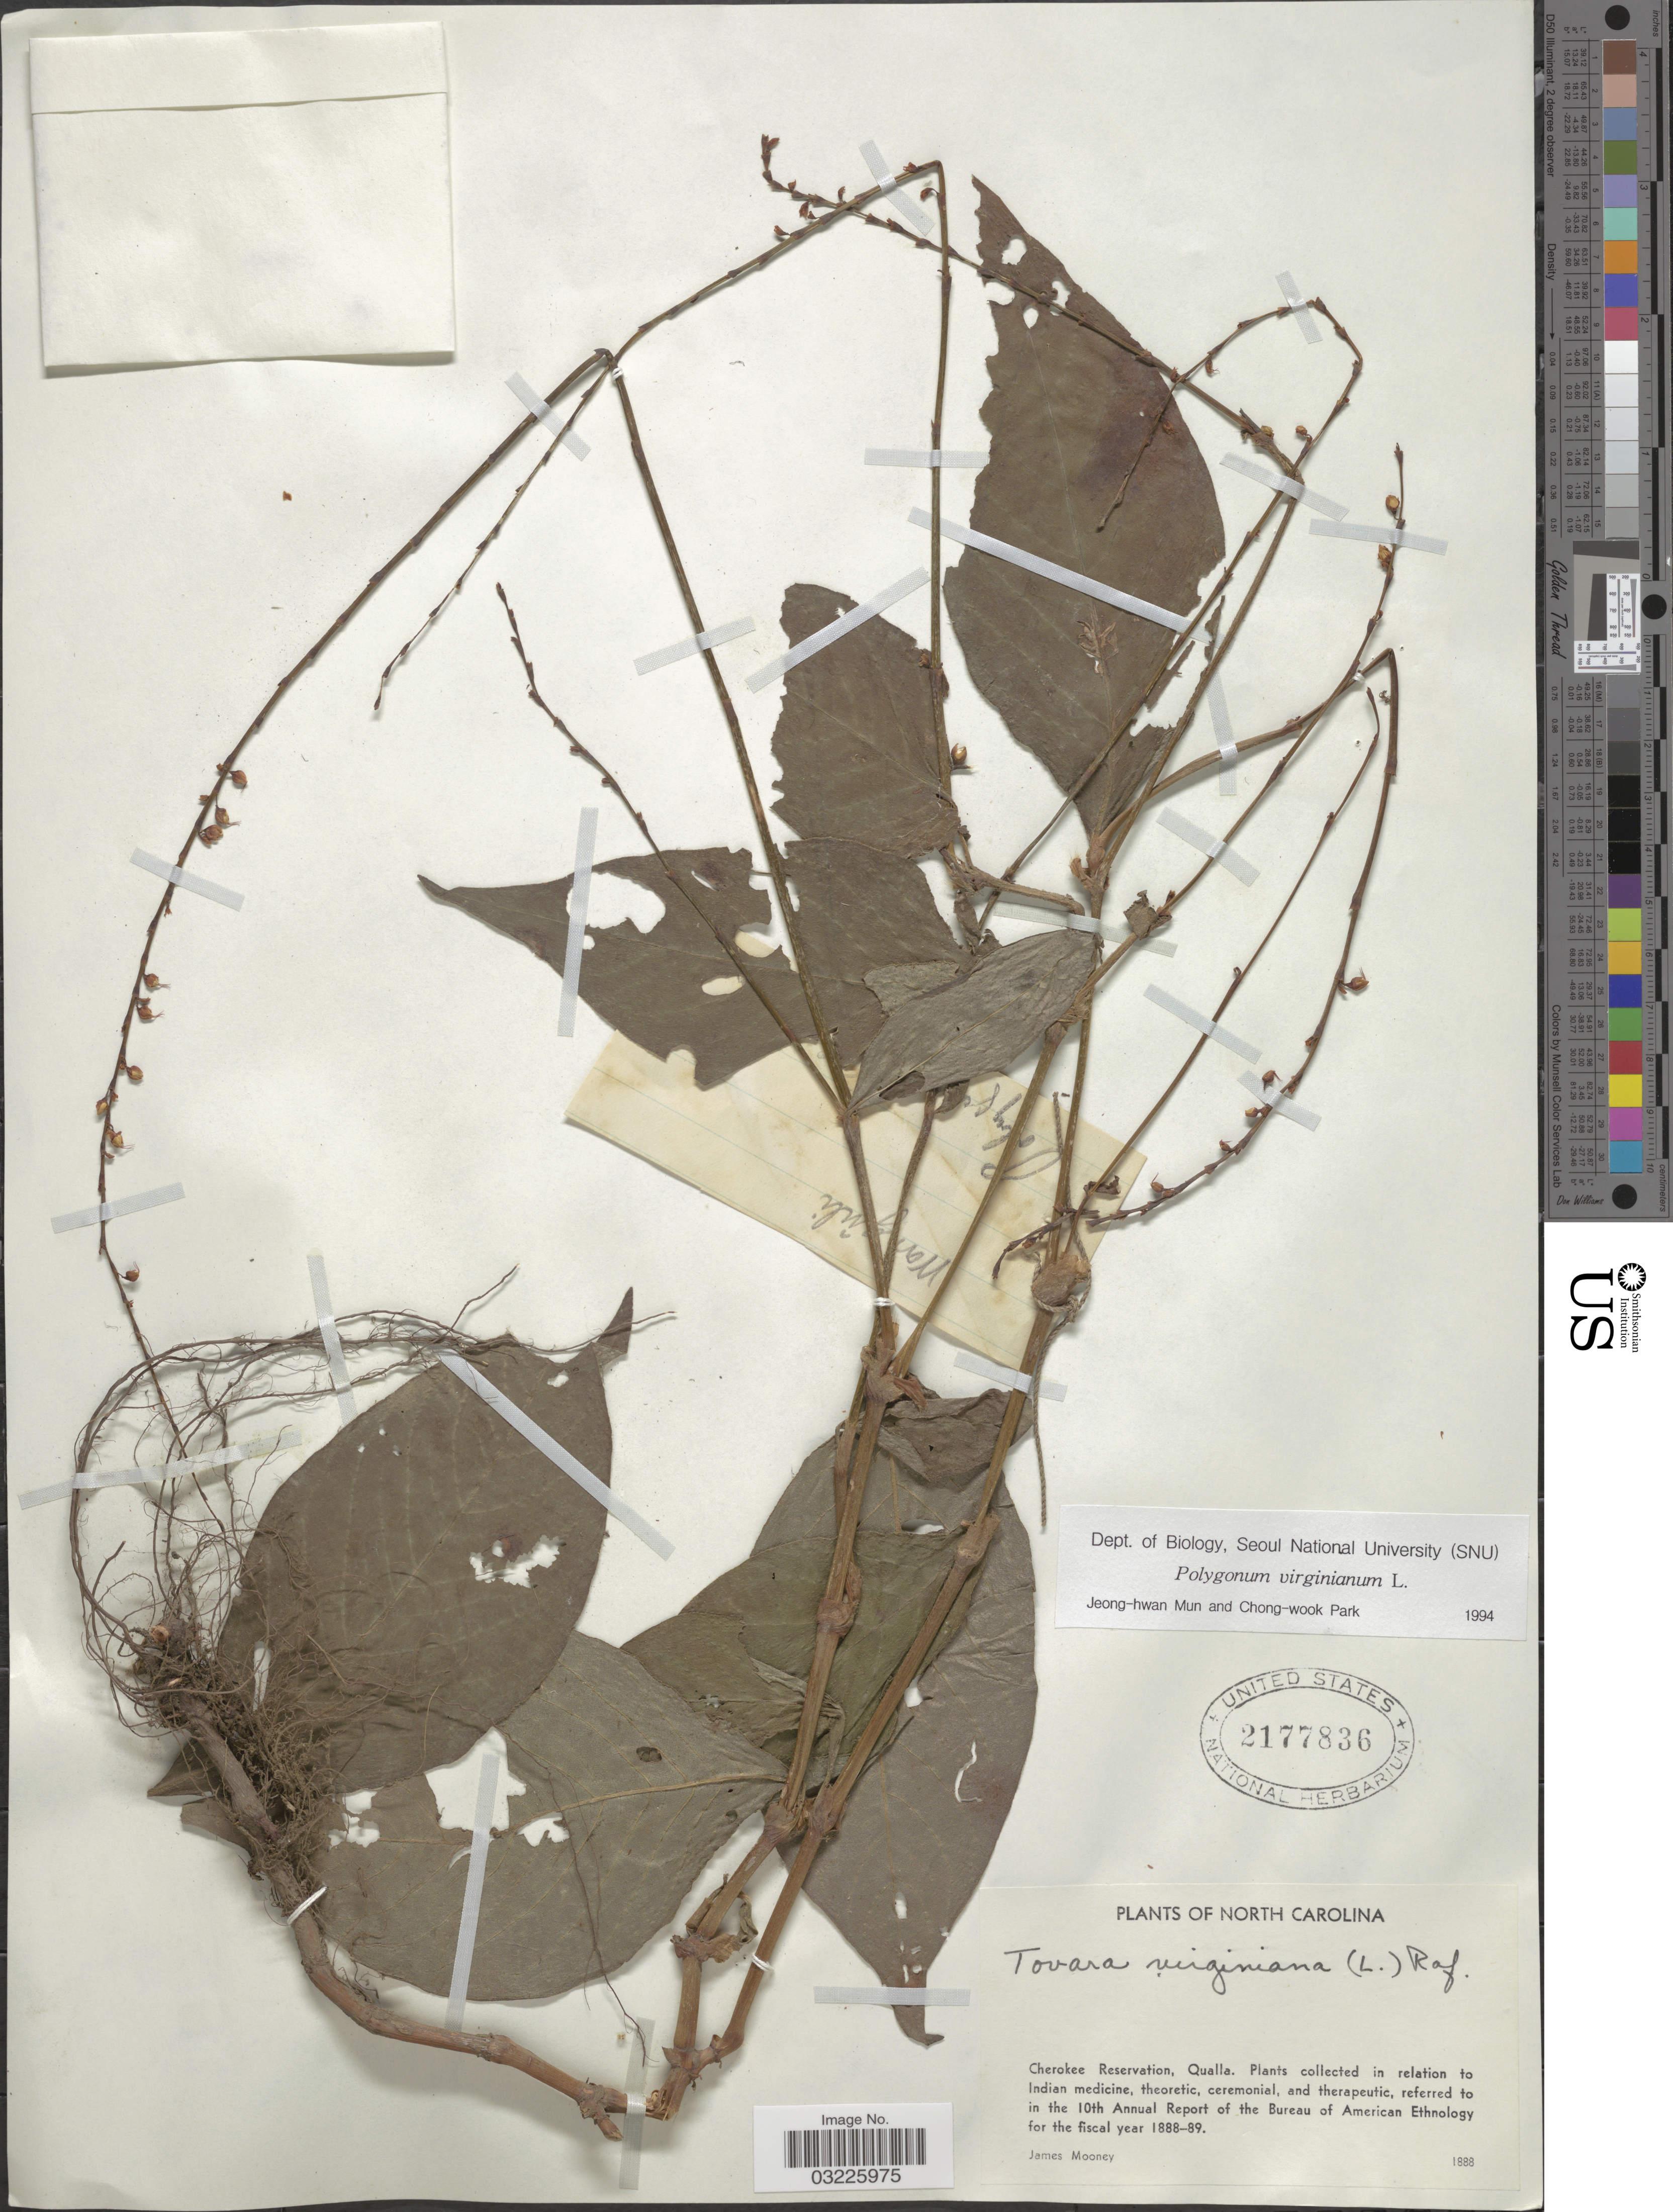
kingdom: Plantae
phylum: Tracheophyta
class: Magnoliopsida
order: Caryophyllales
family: Polygonaceae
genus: Persicaria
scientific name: Persicaria virginiana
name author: (L.) Gaertn.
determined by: Atha, D. E.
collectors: J. Mooney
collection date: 1888/1889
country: United States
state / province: North Carolina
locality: Cherokee Reservation, Qualla.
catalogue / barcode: US 2177836